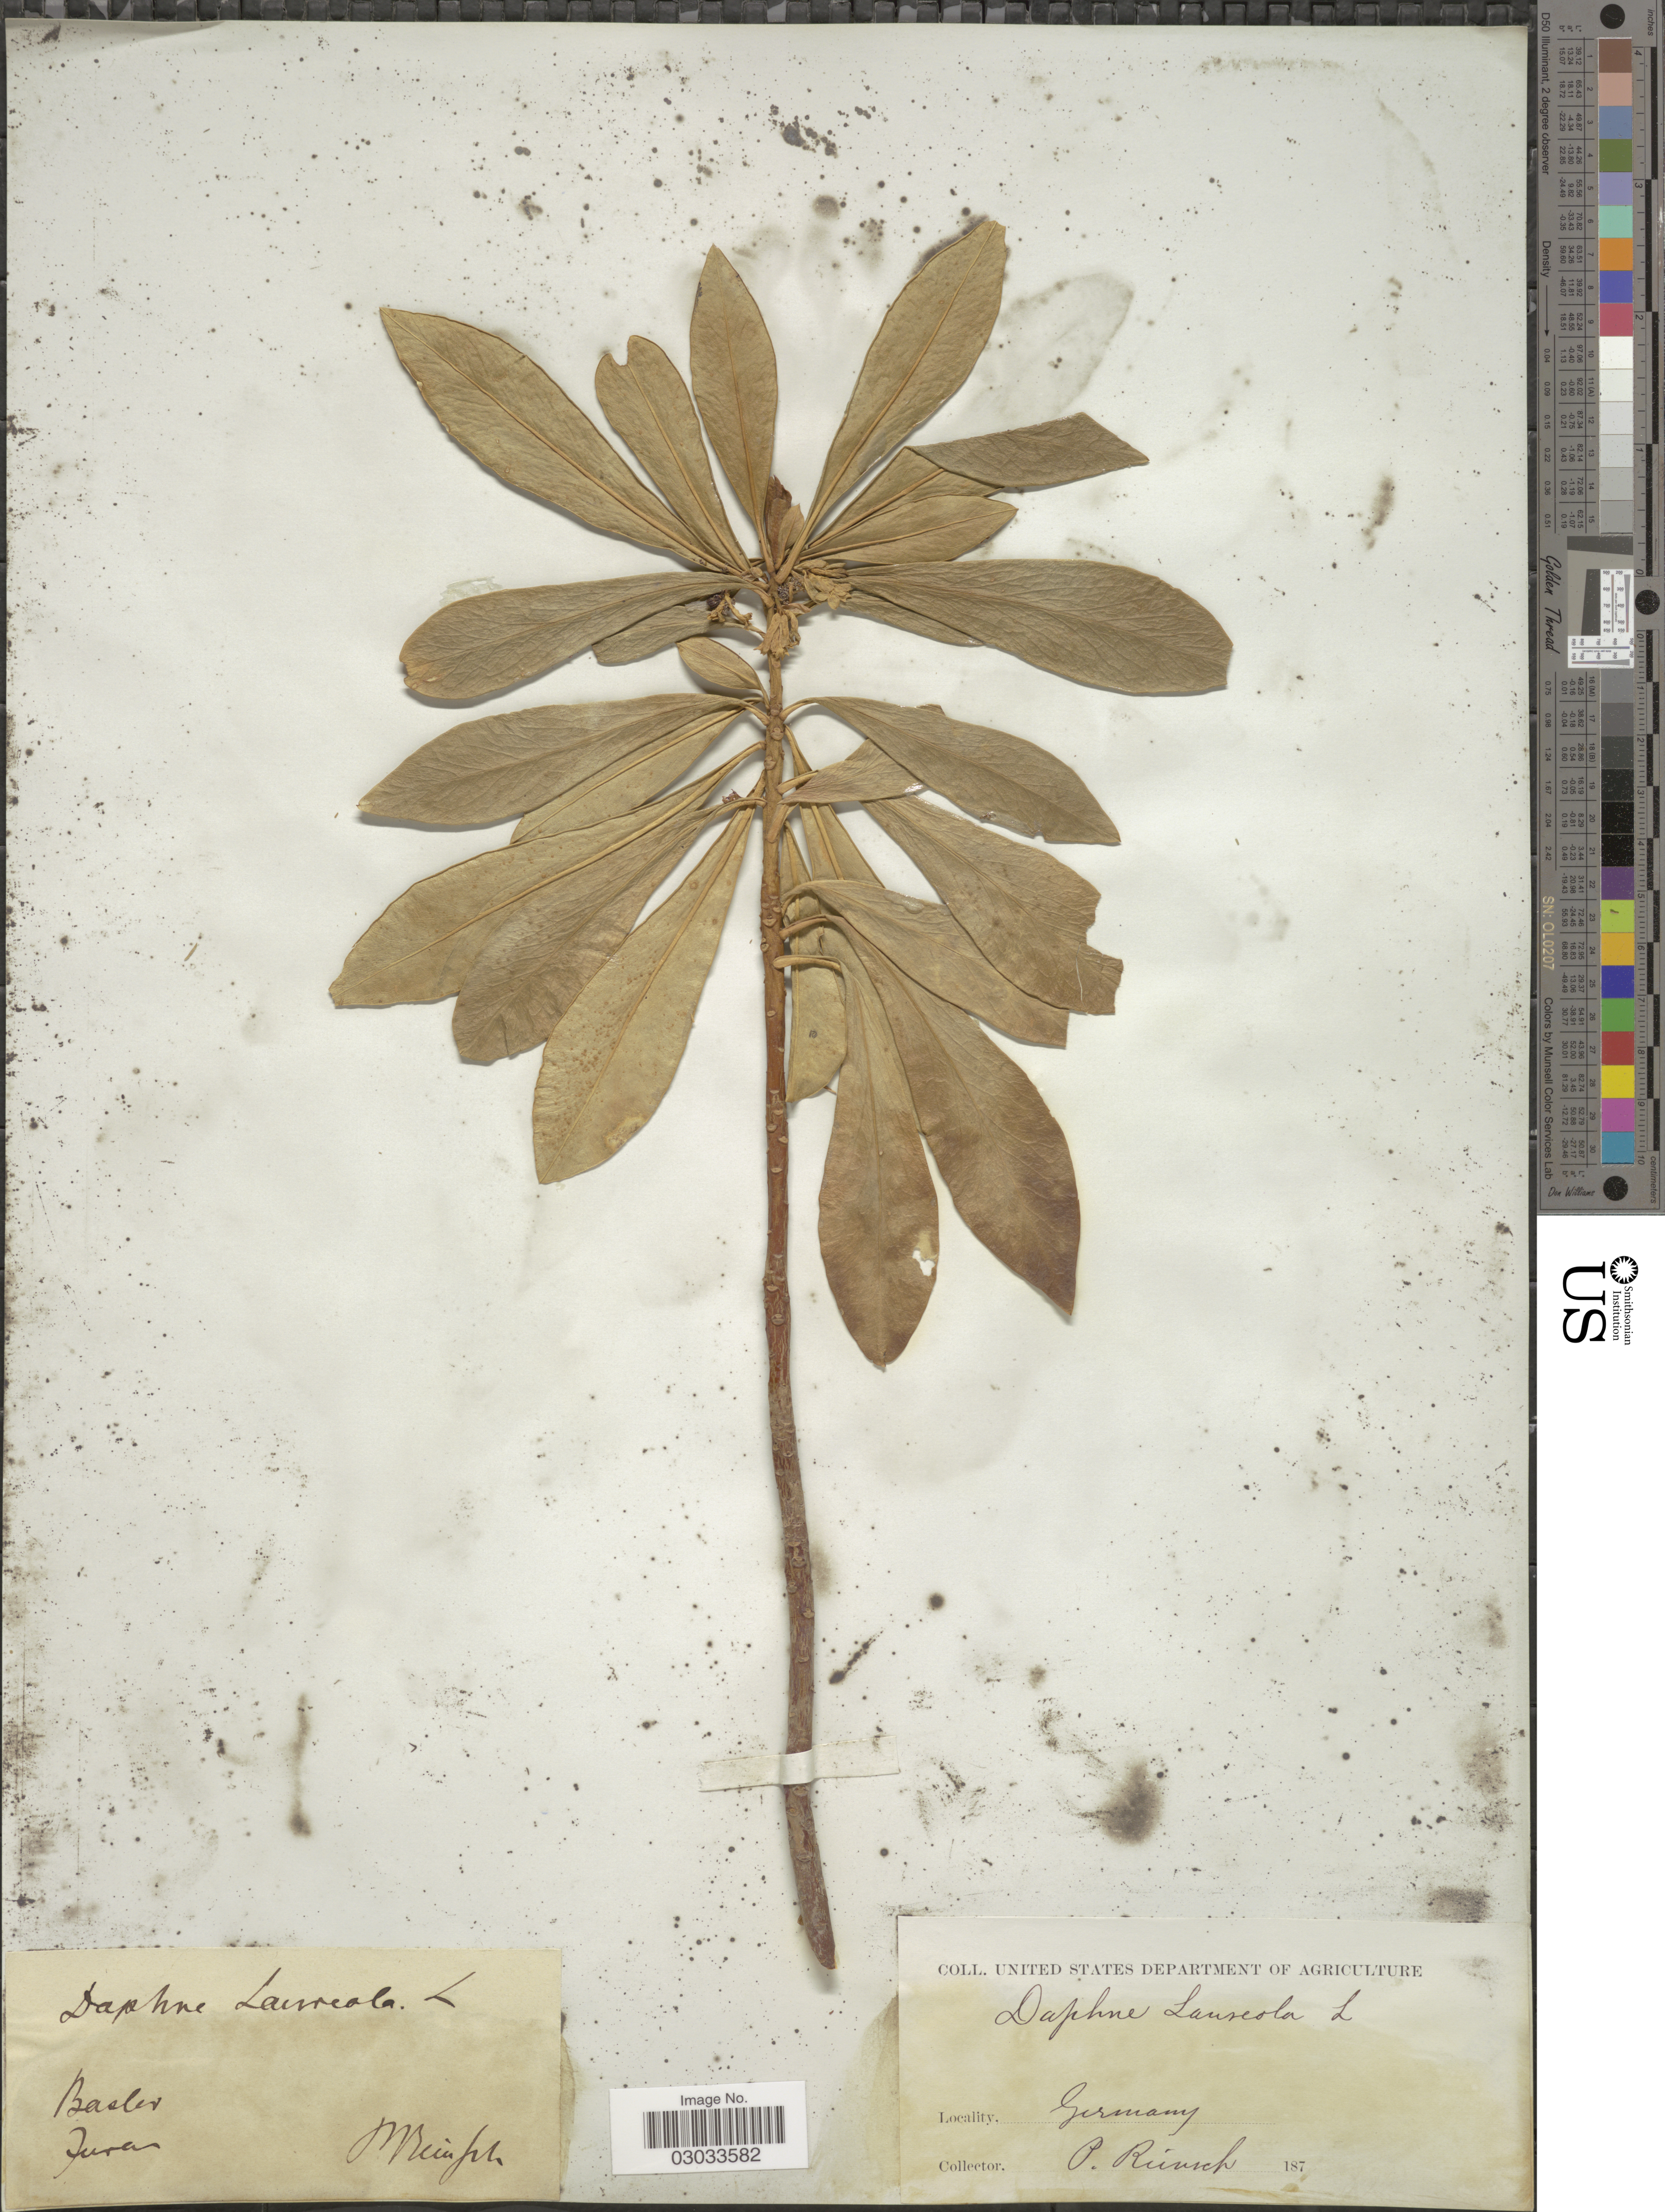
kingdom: Plantae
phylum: Tracheophyta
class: Magnoliopsida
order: Malvales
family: Thymelaeaceae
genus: Daphne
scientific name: Daphne laureola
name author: L.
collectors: P. Reinsch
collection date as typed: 187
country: Switzerland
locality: Basler Jura.